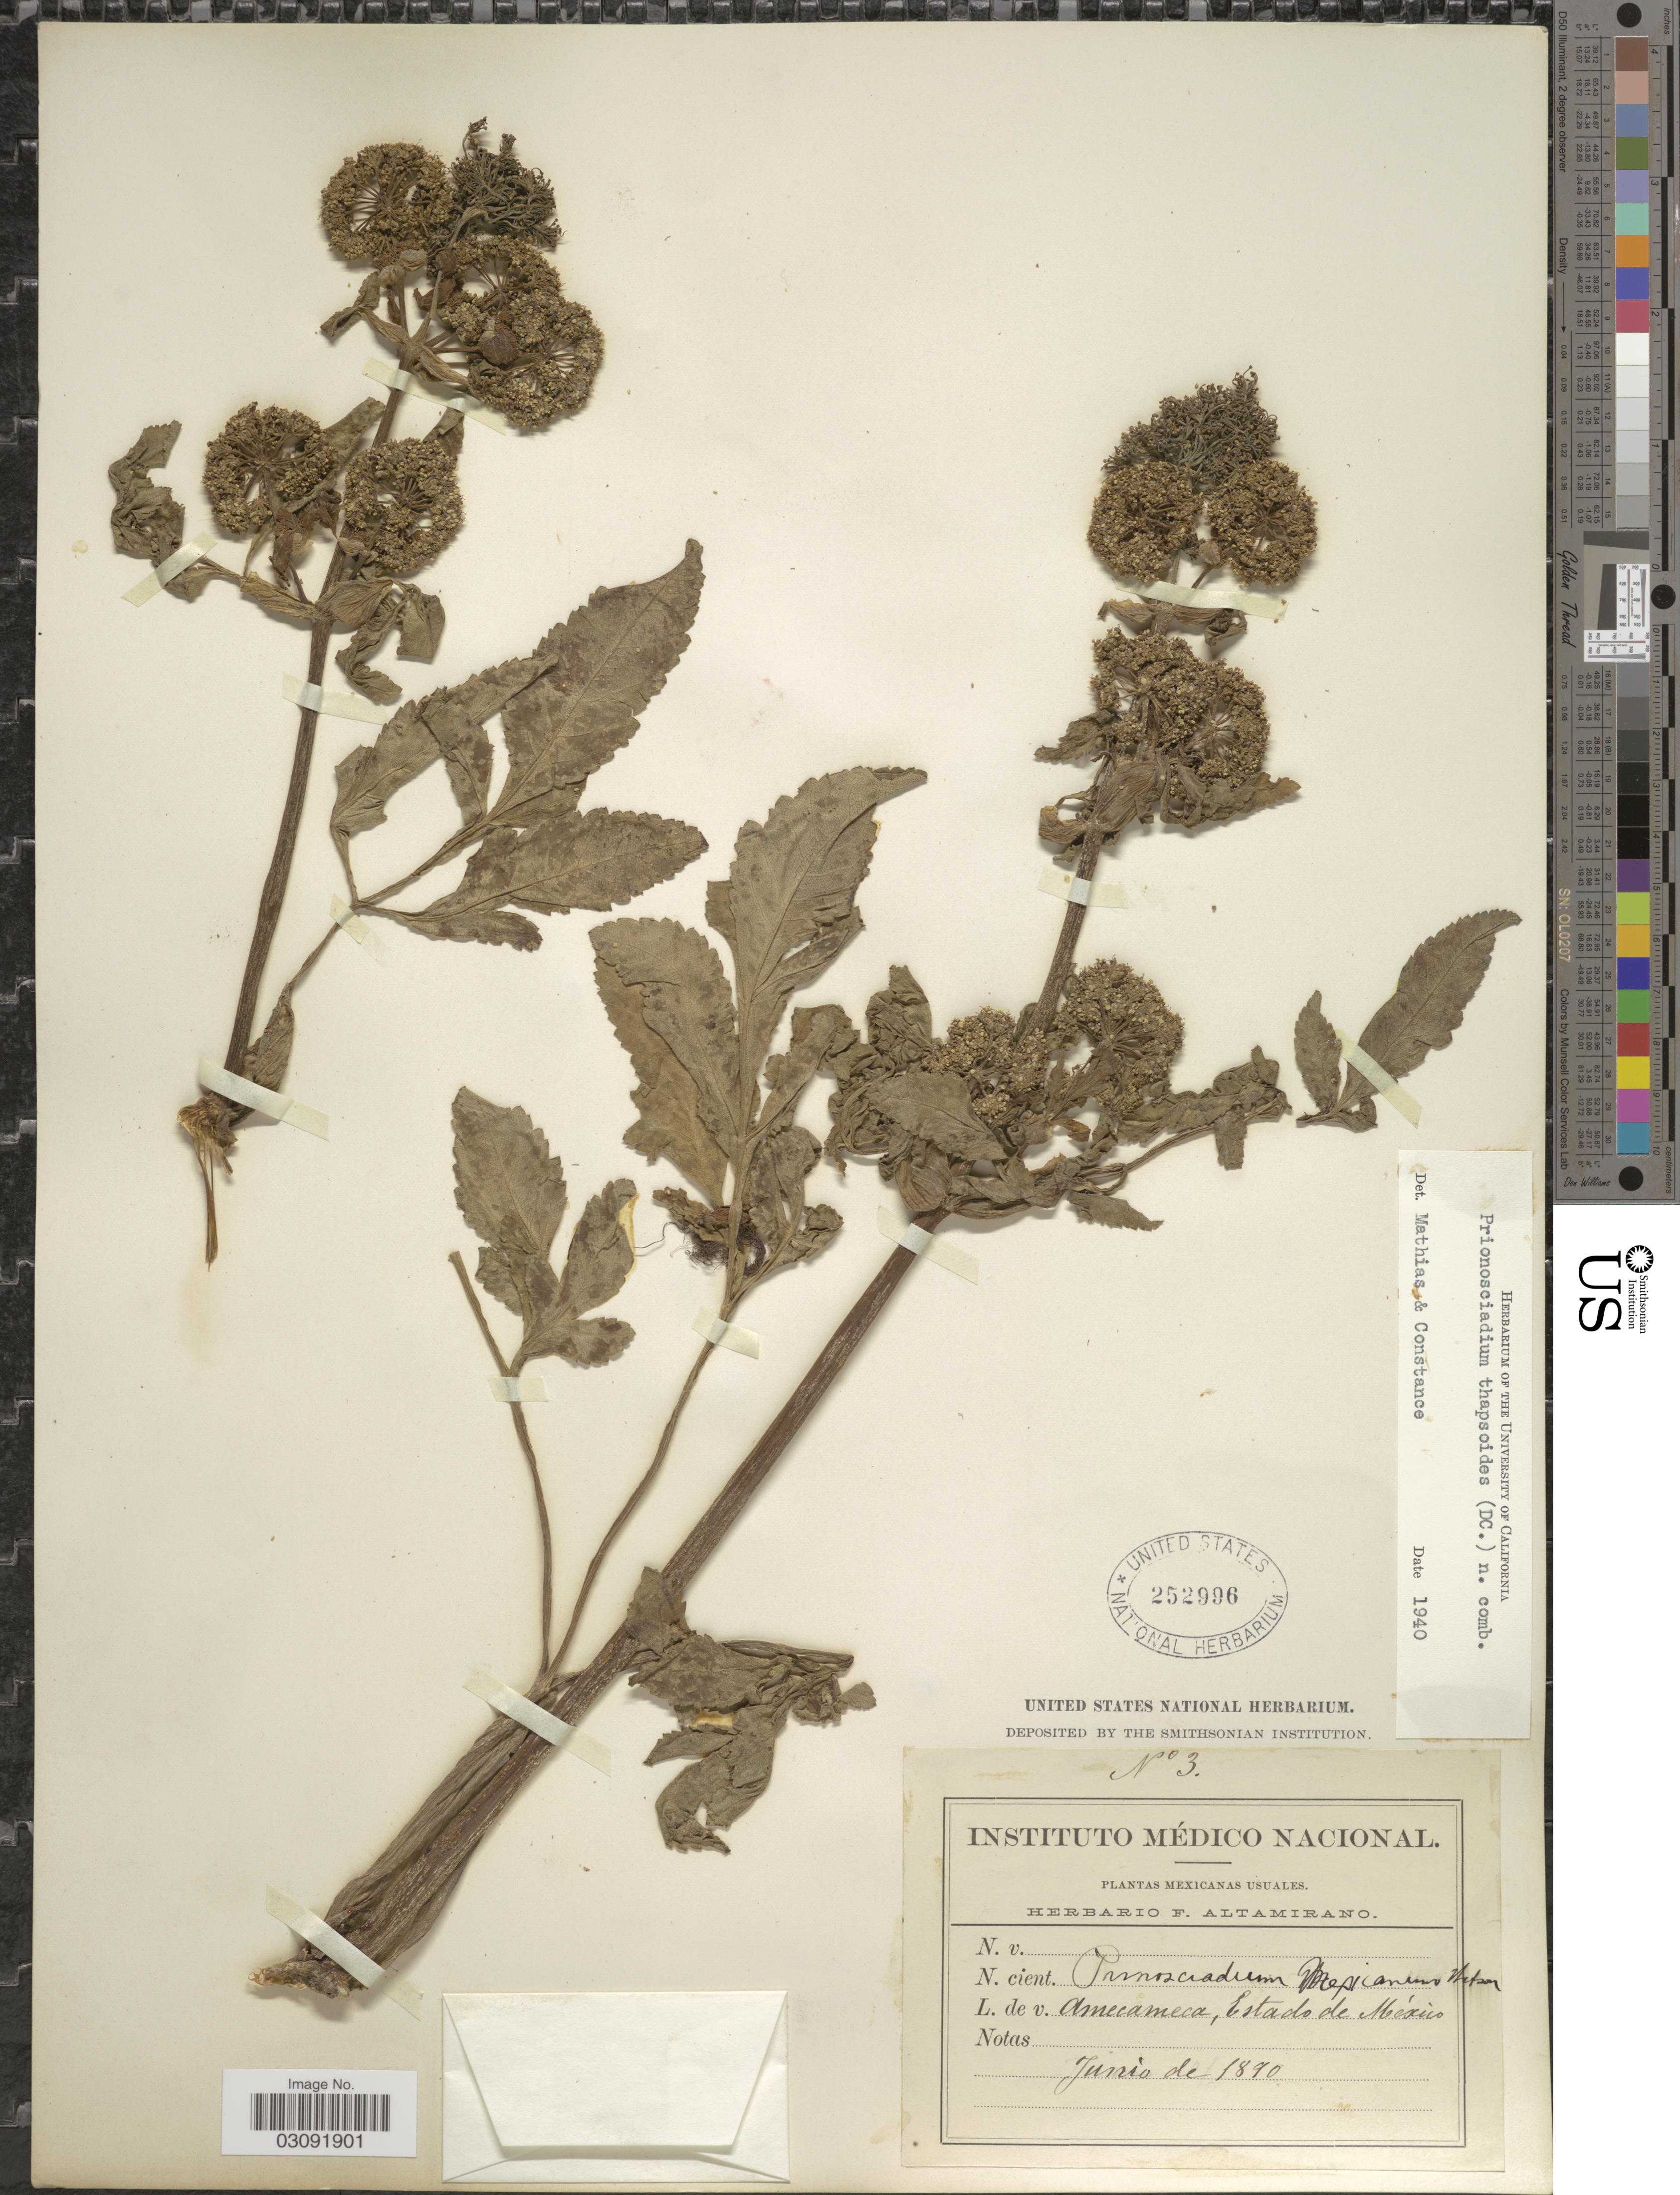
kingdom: Plantae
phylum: Tracheophyta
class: Magnoliopsida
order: Apiales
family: Apiaceae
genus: Prionosciadium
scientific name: Prionosciadium thapsoides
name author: (DC.)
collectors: Ex herb. F. Altamirano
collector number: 3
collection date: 1890-06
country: Mexico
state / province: México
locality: Amecameca.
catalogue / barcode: US 252996